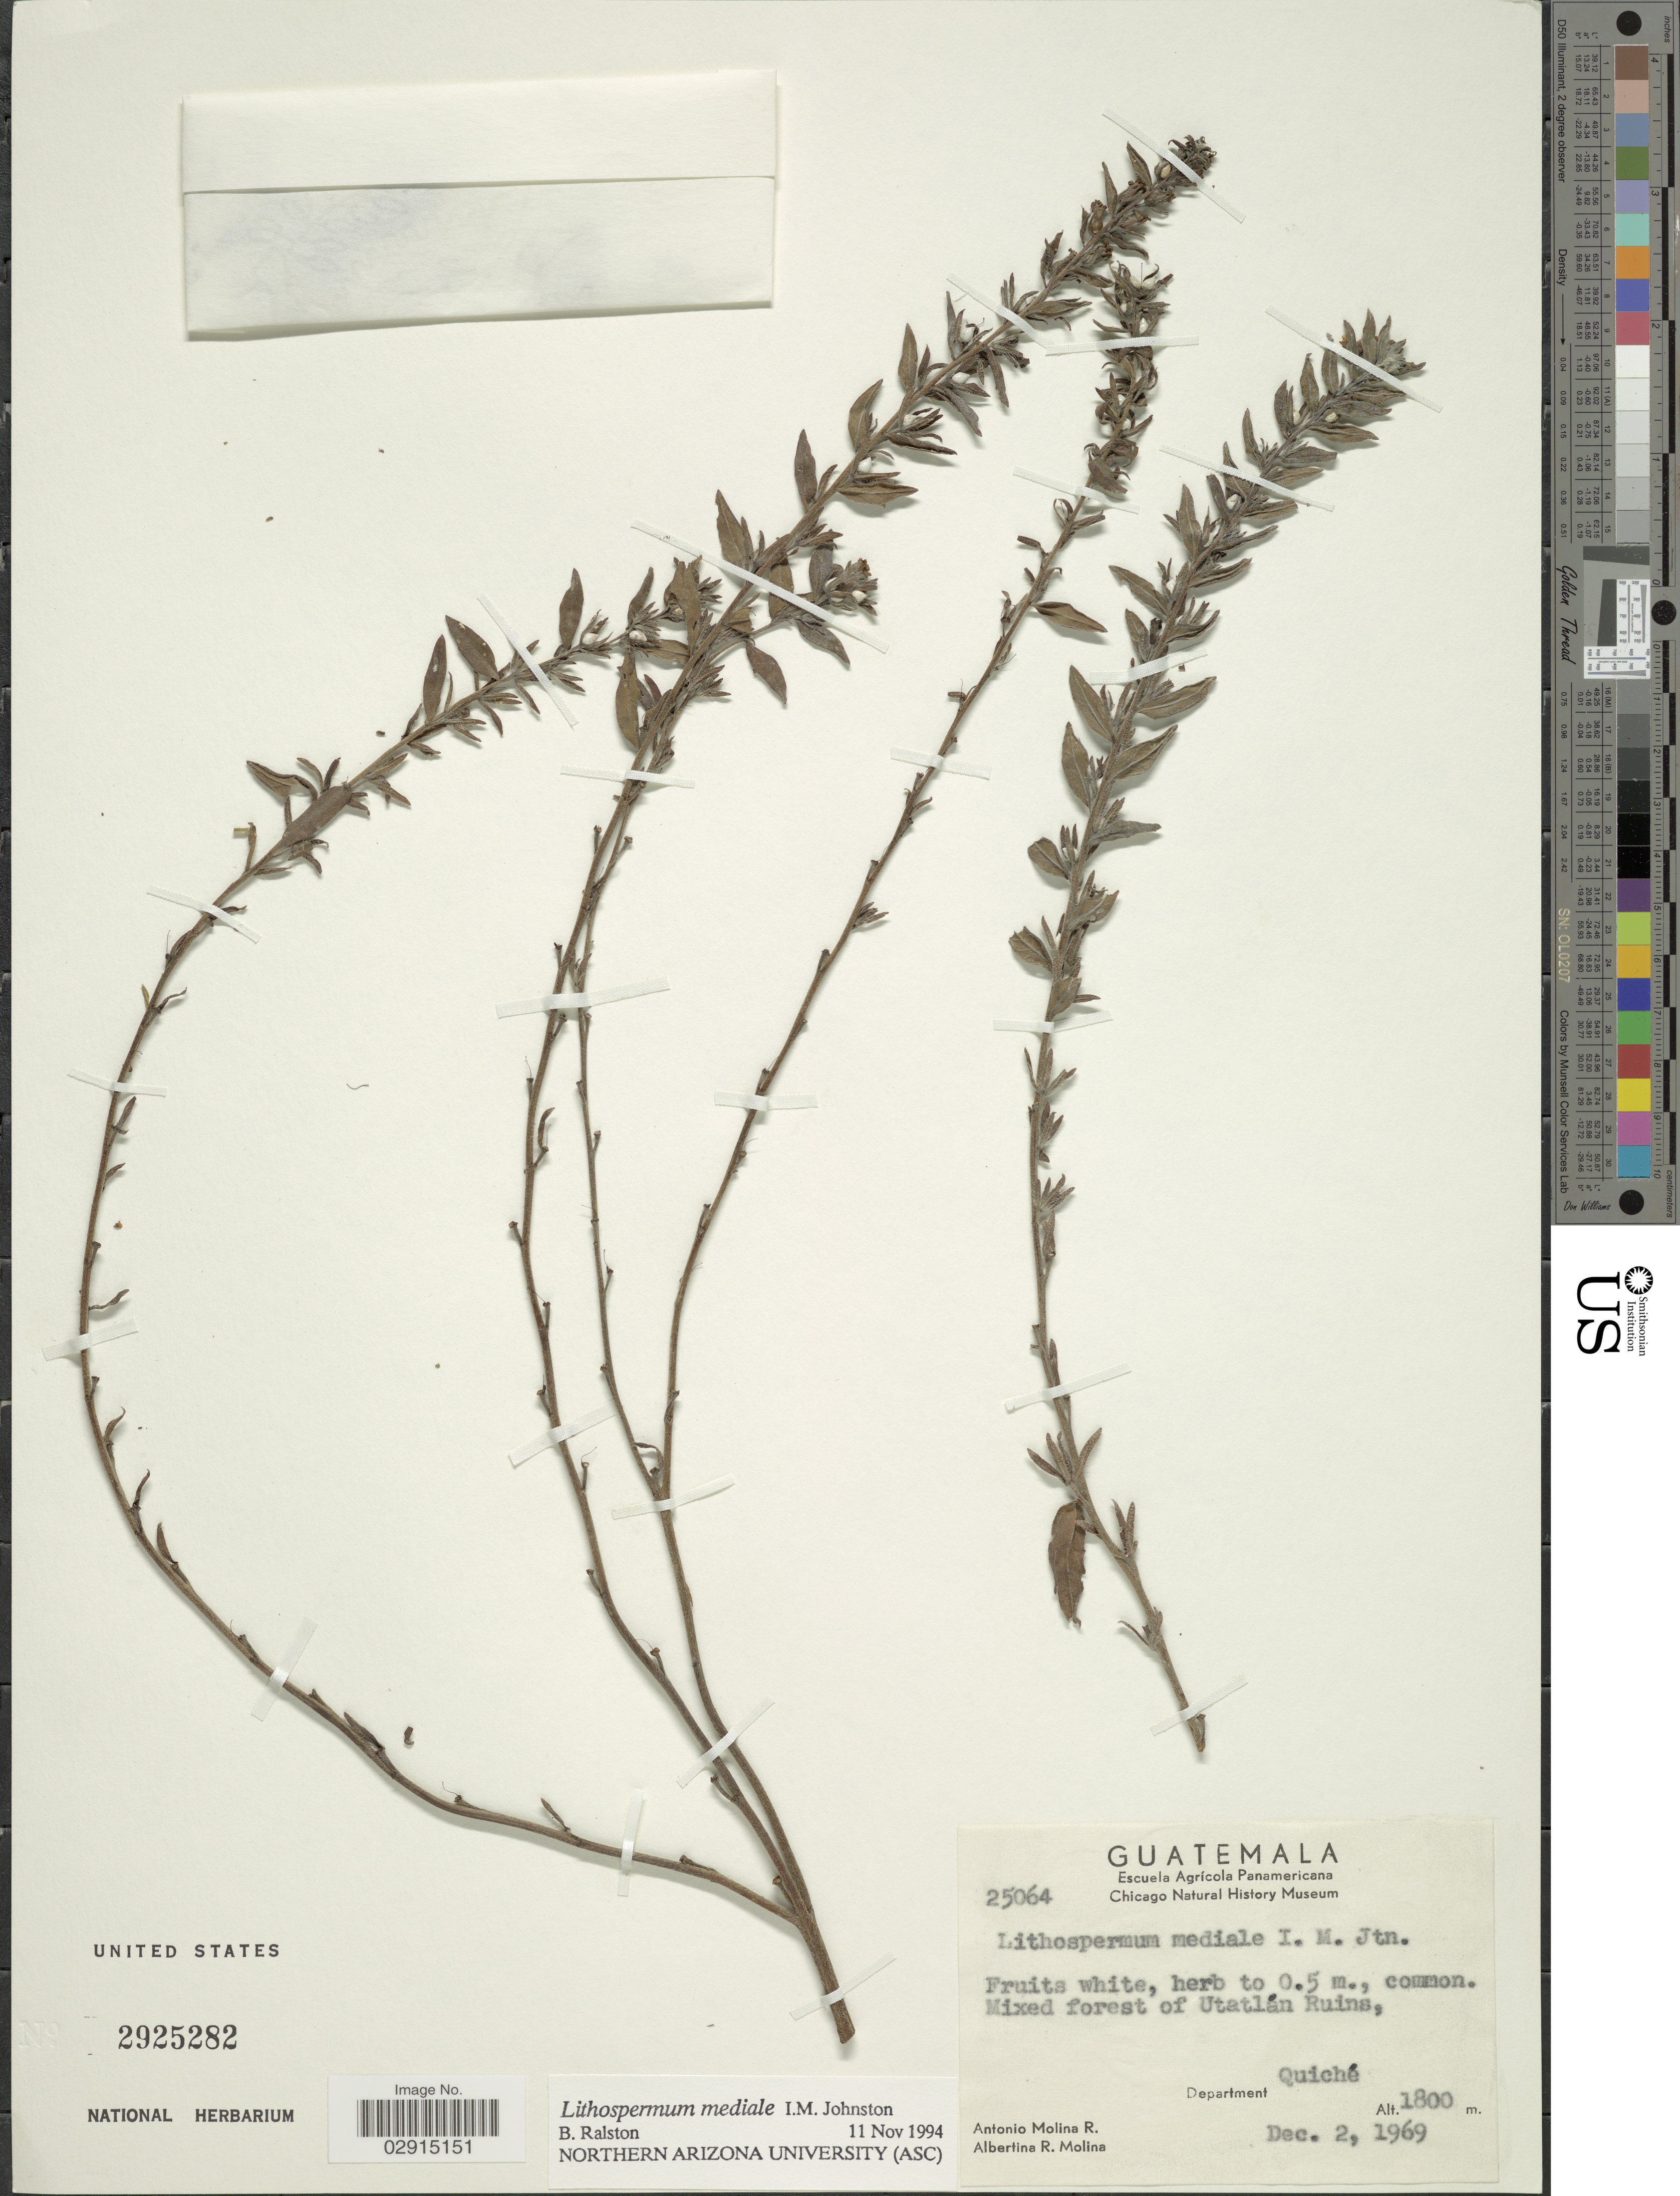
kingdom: Plantae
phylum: Tracheophyta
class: Magnoliopsida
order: Boraginales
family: Boraginaceae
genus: Lithospermum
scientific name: Lithospermum mediale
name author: I.M. Johnst.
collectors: A. Molina R. & A. R. Molina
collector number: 25064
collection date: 1969-12-02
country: Guatemala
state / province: El Quiché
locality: Mixed forest of Utatlán Ruins, Department Quiché.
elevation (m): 1800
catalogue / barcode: US 2925282